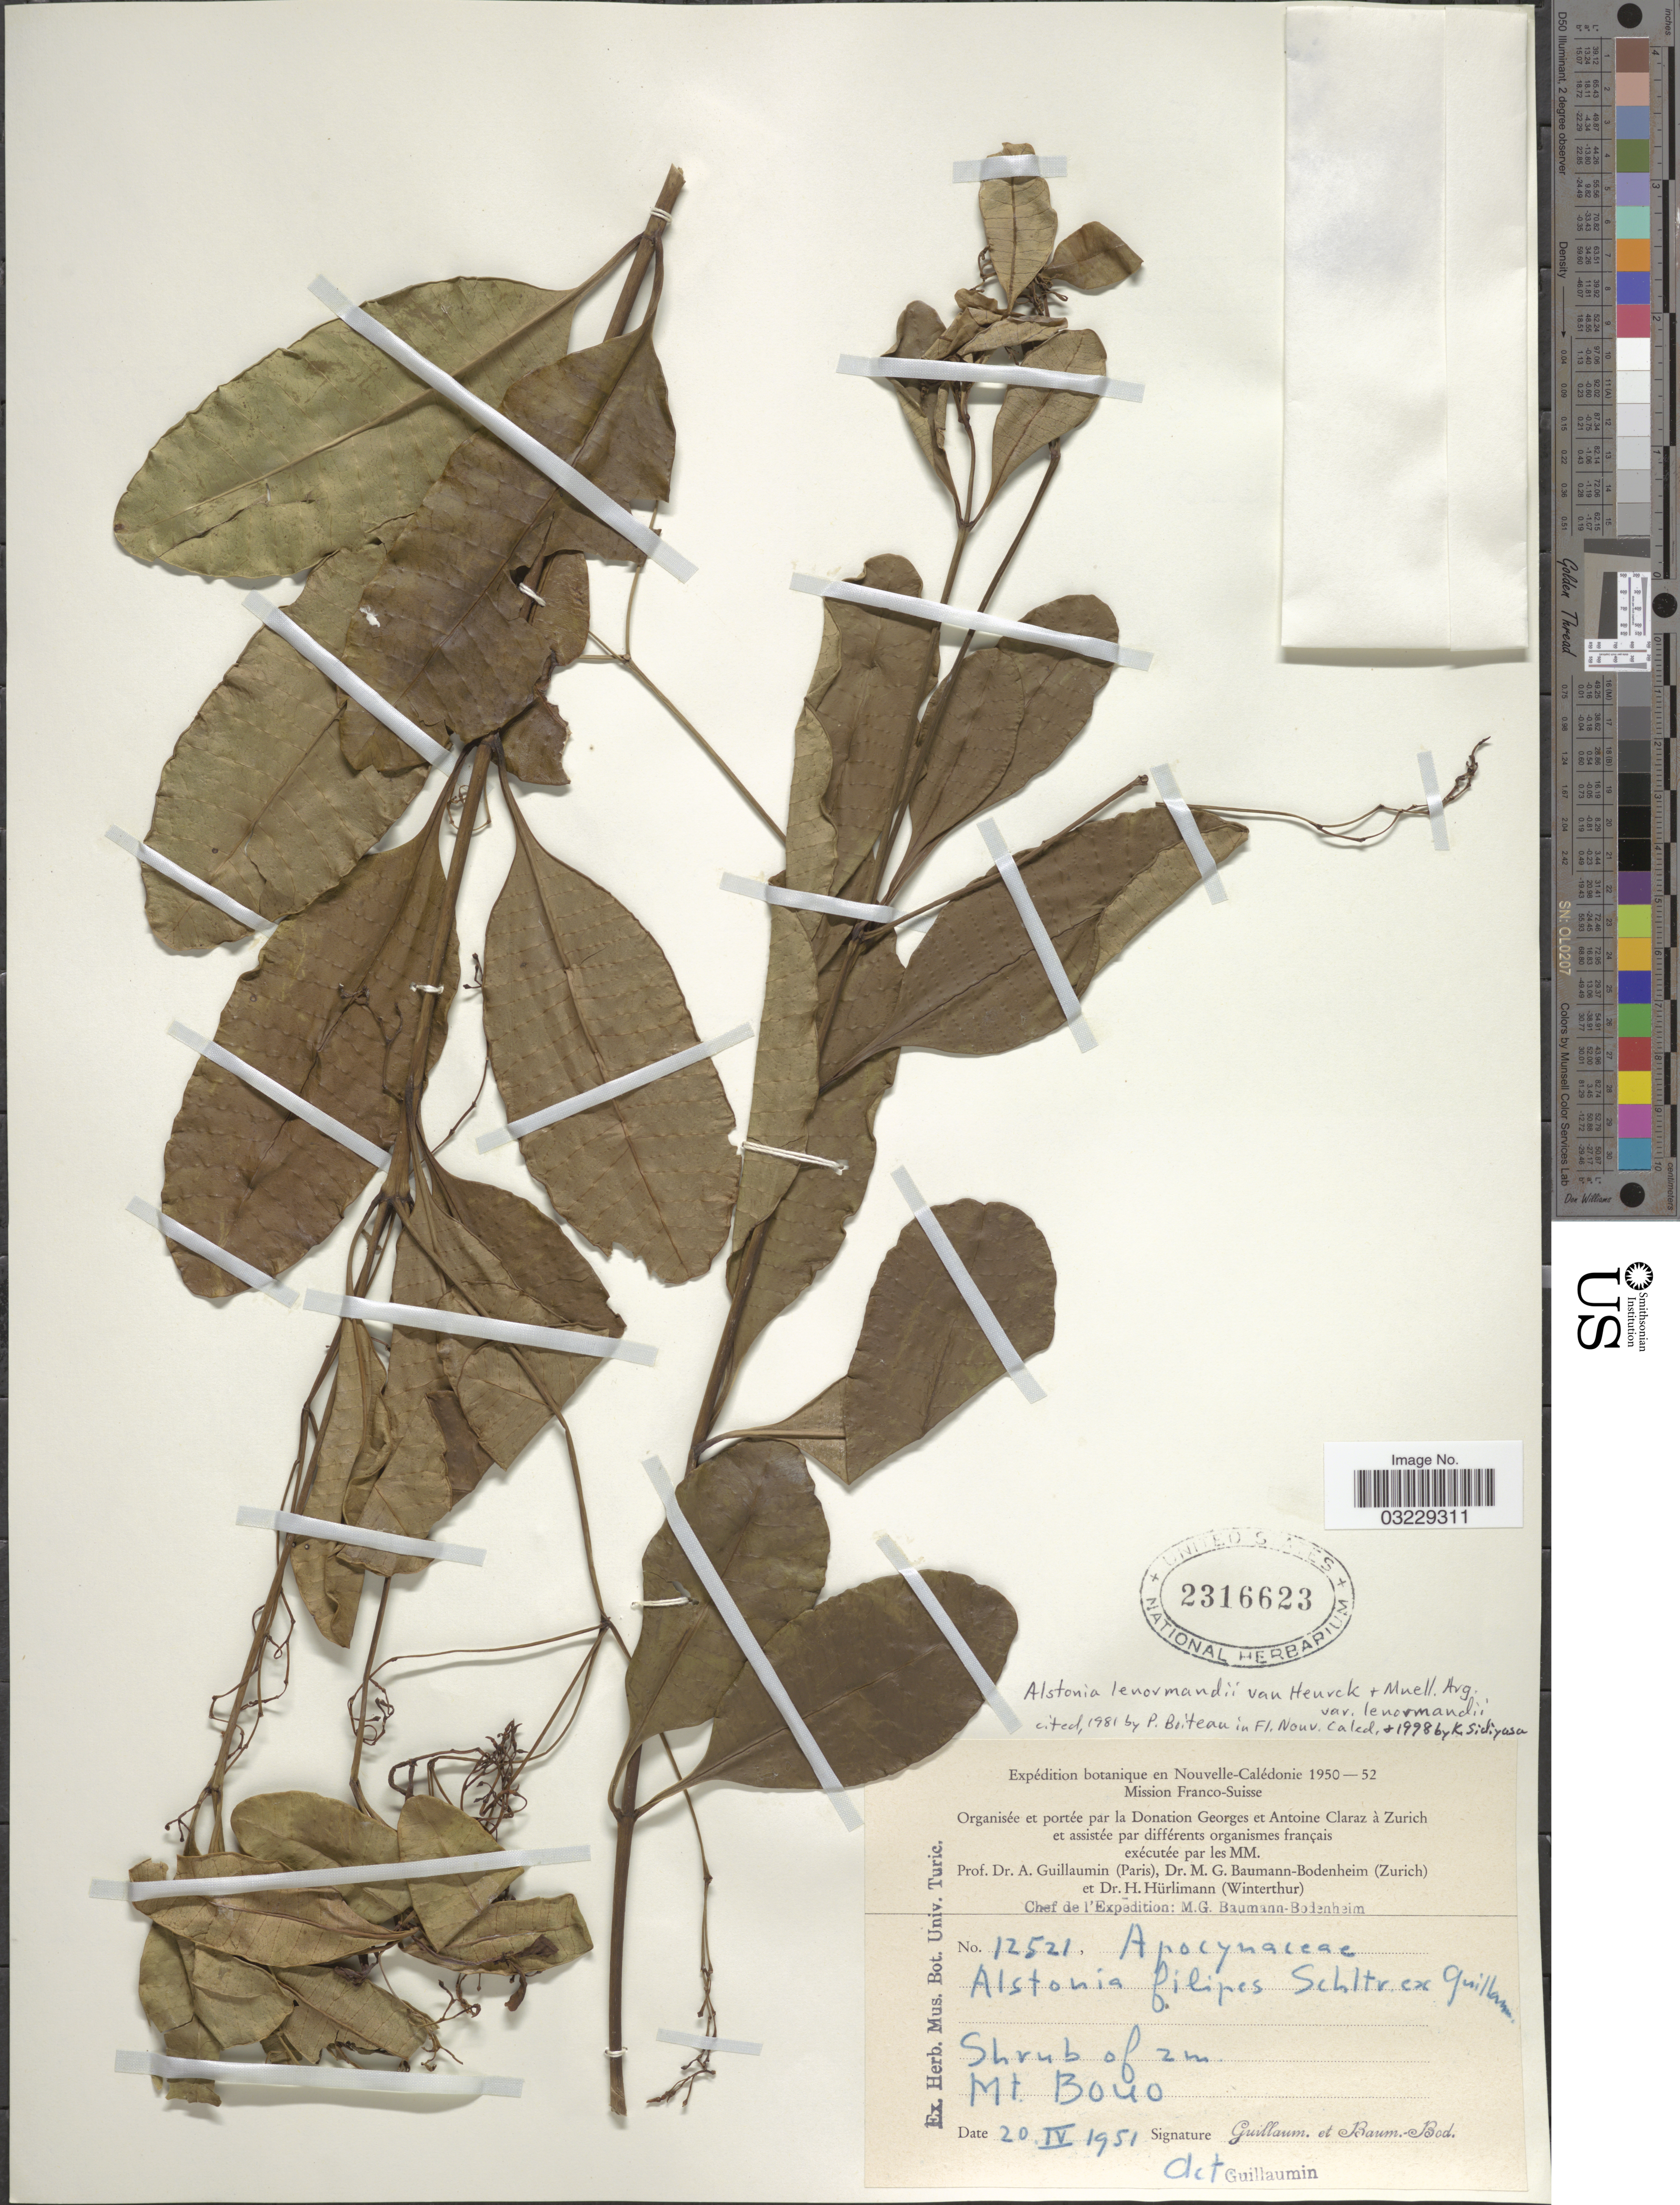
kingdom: Plantae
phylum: Tracheophyta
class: Magnoliopsida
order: Gentianales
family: Apocynaceae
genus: Alstonia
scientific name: Alstonia lenormandii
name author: Van Heurck & Müll. Arg.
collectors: A. Guillaumin & M. G. Baumann-Bodenheim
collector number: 12521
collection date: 1951-04-20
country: New Caledonia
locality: Mt. Bouo.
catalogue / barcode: US 2316623